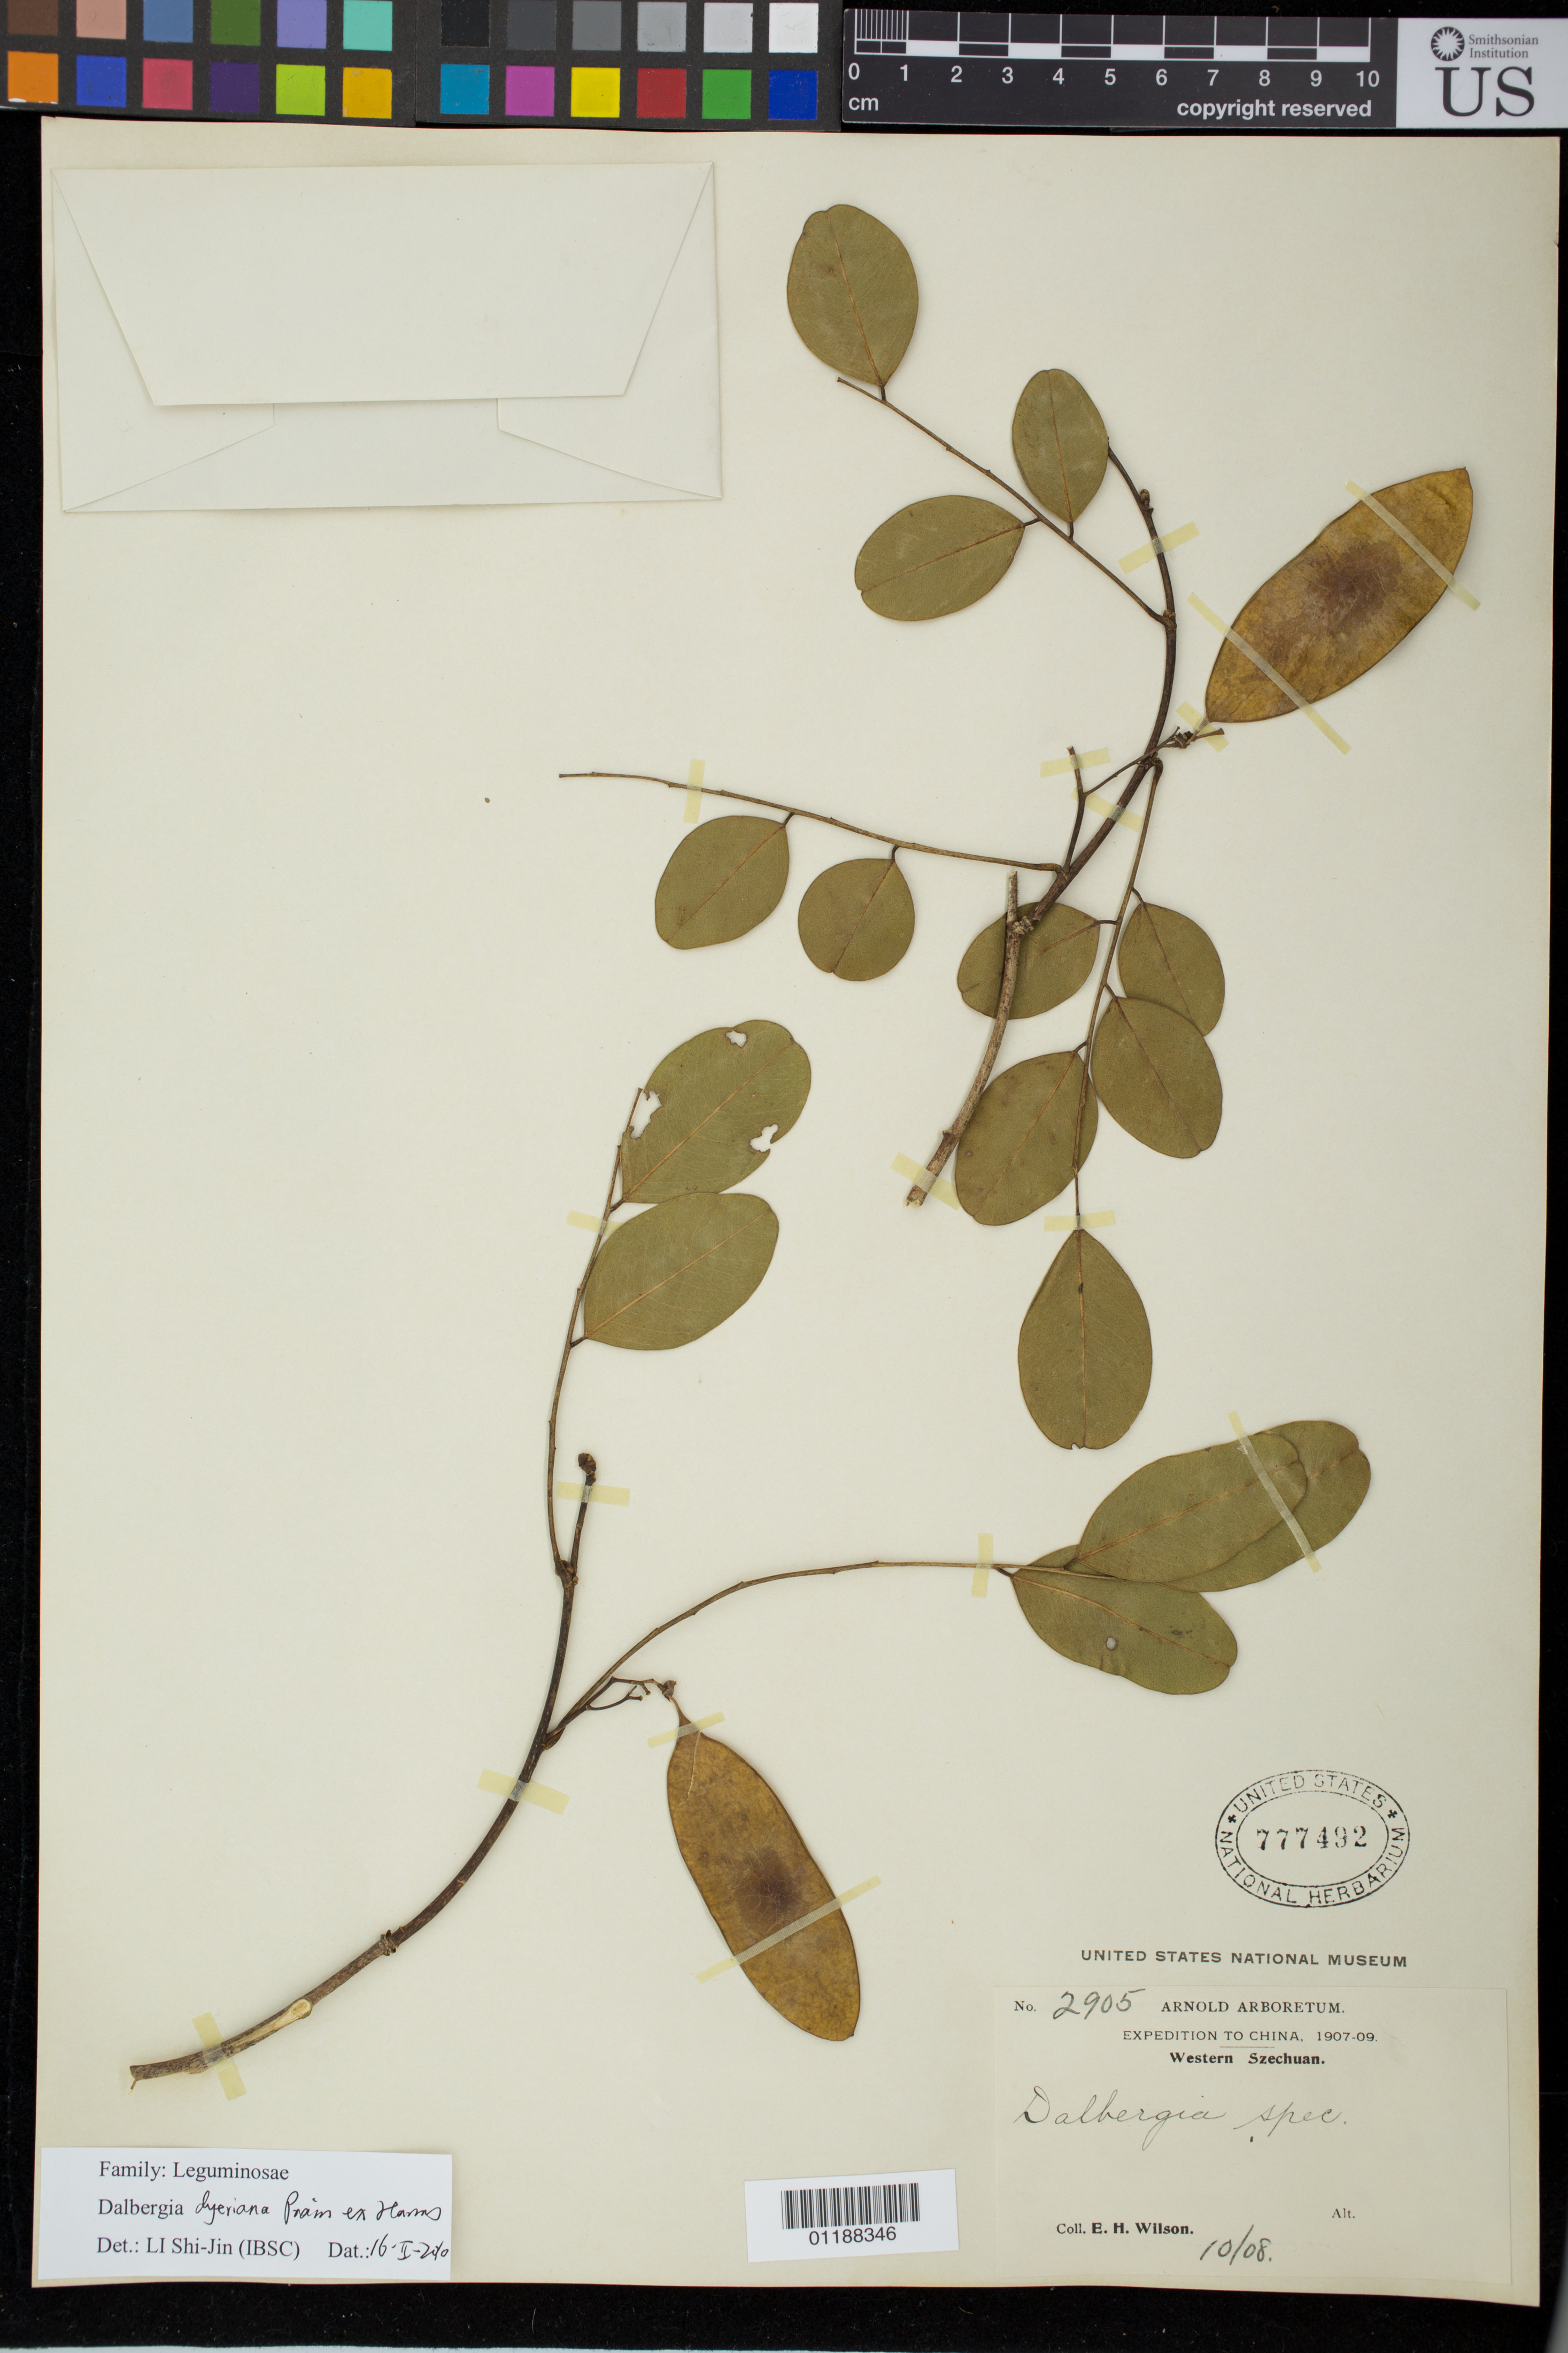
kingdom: Plantae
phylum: Tracheophyta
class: Magnoliopsida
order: Fabales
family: Fabaceae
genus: Dalbergia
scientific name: Dalbergia dyeriana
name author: B. Harms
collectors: E. H. Wilson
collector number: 2905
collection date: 1908-10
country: China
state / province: Sichuan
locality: Western Szechuan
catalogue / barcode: US 777492